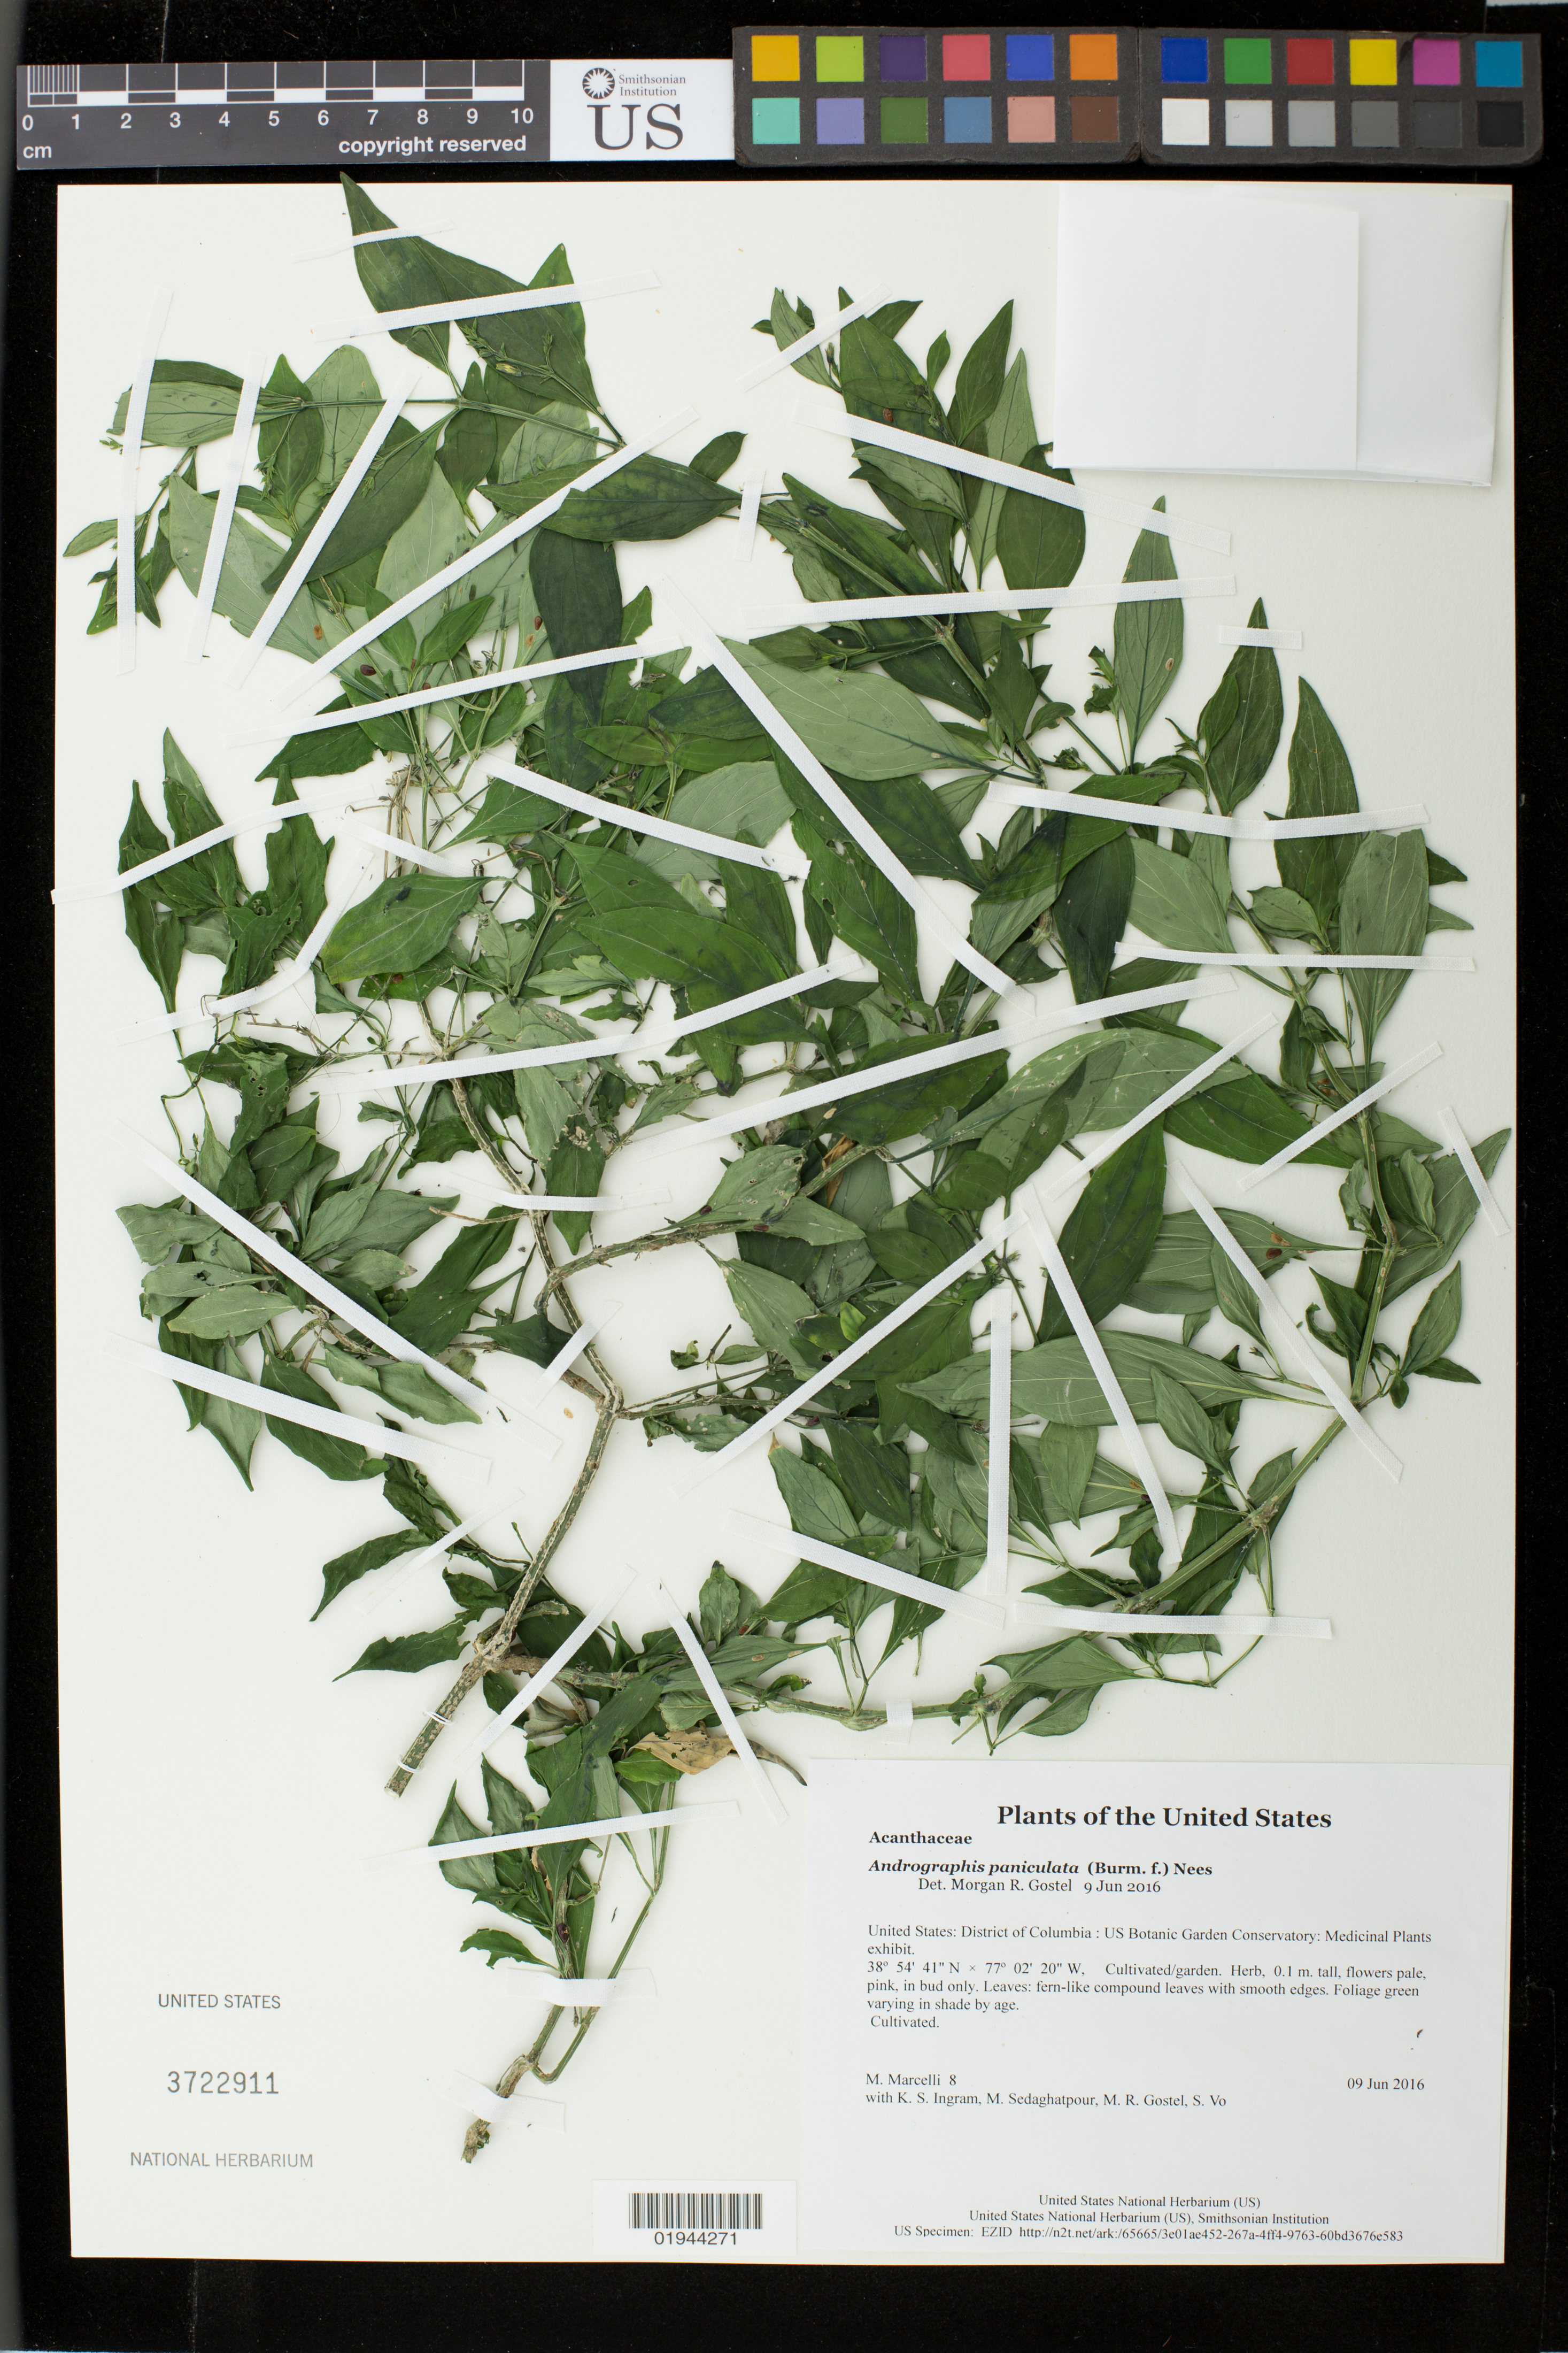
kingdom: Plantae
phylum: Tracheophyta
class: Magnoliopsida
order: Lamiales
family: Acanthaceae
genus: Andrographis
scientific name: Andrographis paniculata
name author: (Burm. f.) Nees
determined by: Gostel, Morgan R., (BRIT), Botanical Research Institute of Texas (UNITED STATES)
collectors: M. Marcelli, K. S. Ingram, M. Sedaghatpour, M. R. Gostel & S. Vo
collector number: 8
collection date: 2016-06-09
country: United States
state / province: District of Columbia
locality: US Botanic Garden Conservatory: Medicinal Plants exhibit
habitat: Cultivated/garden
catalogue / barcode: US 3722911